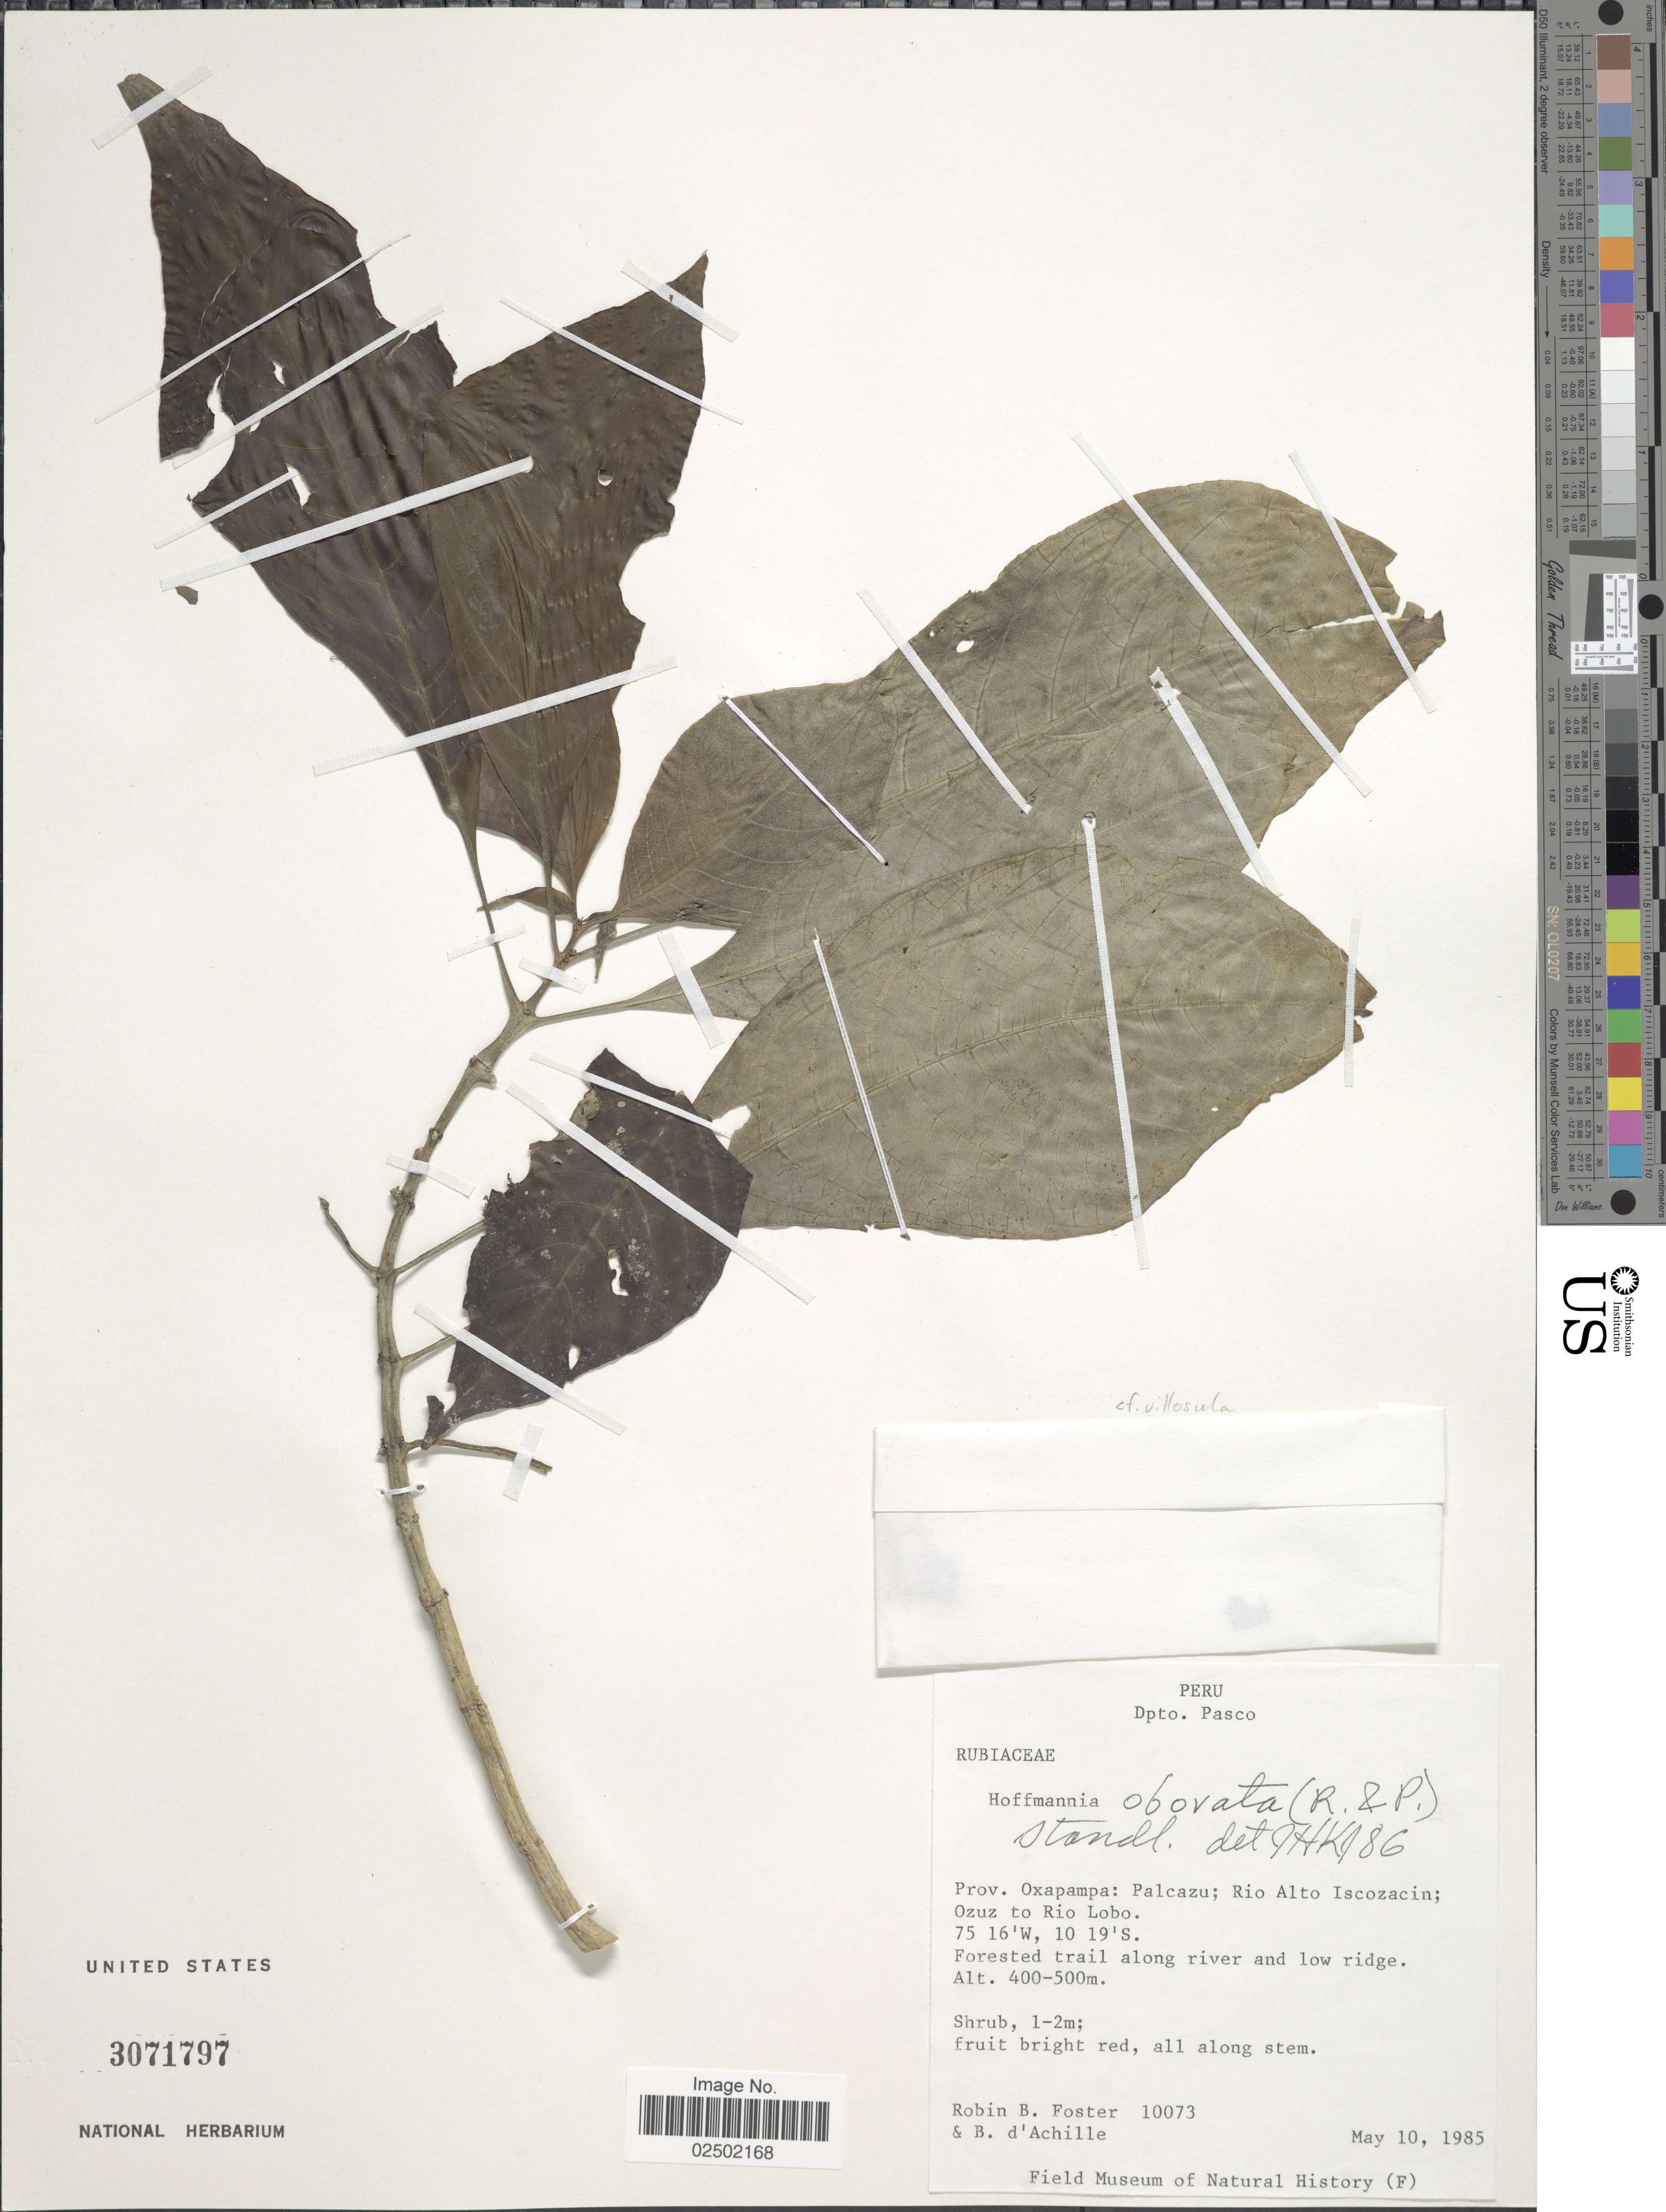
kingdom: Plantae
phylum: Tracheophyta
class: Magnoliopsida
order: Gentianales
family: Rubiaceae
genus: Hoffmannia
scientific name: Hoffmannia obovata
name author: (Ruiz & Pav.) Standl.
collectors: R. B. Foster & B. d'Achille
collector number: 10073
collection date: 1985-05-10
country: Peru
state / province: Pasco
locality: Dpto. Pasco, Prov. Oxapampa: Palcazu, Rio Alto Iscozacin; Ozuz to Rio Lobo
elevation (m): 400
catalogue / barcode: US 3071797